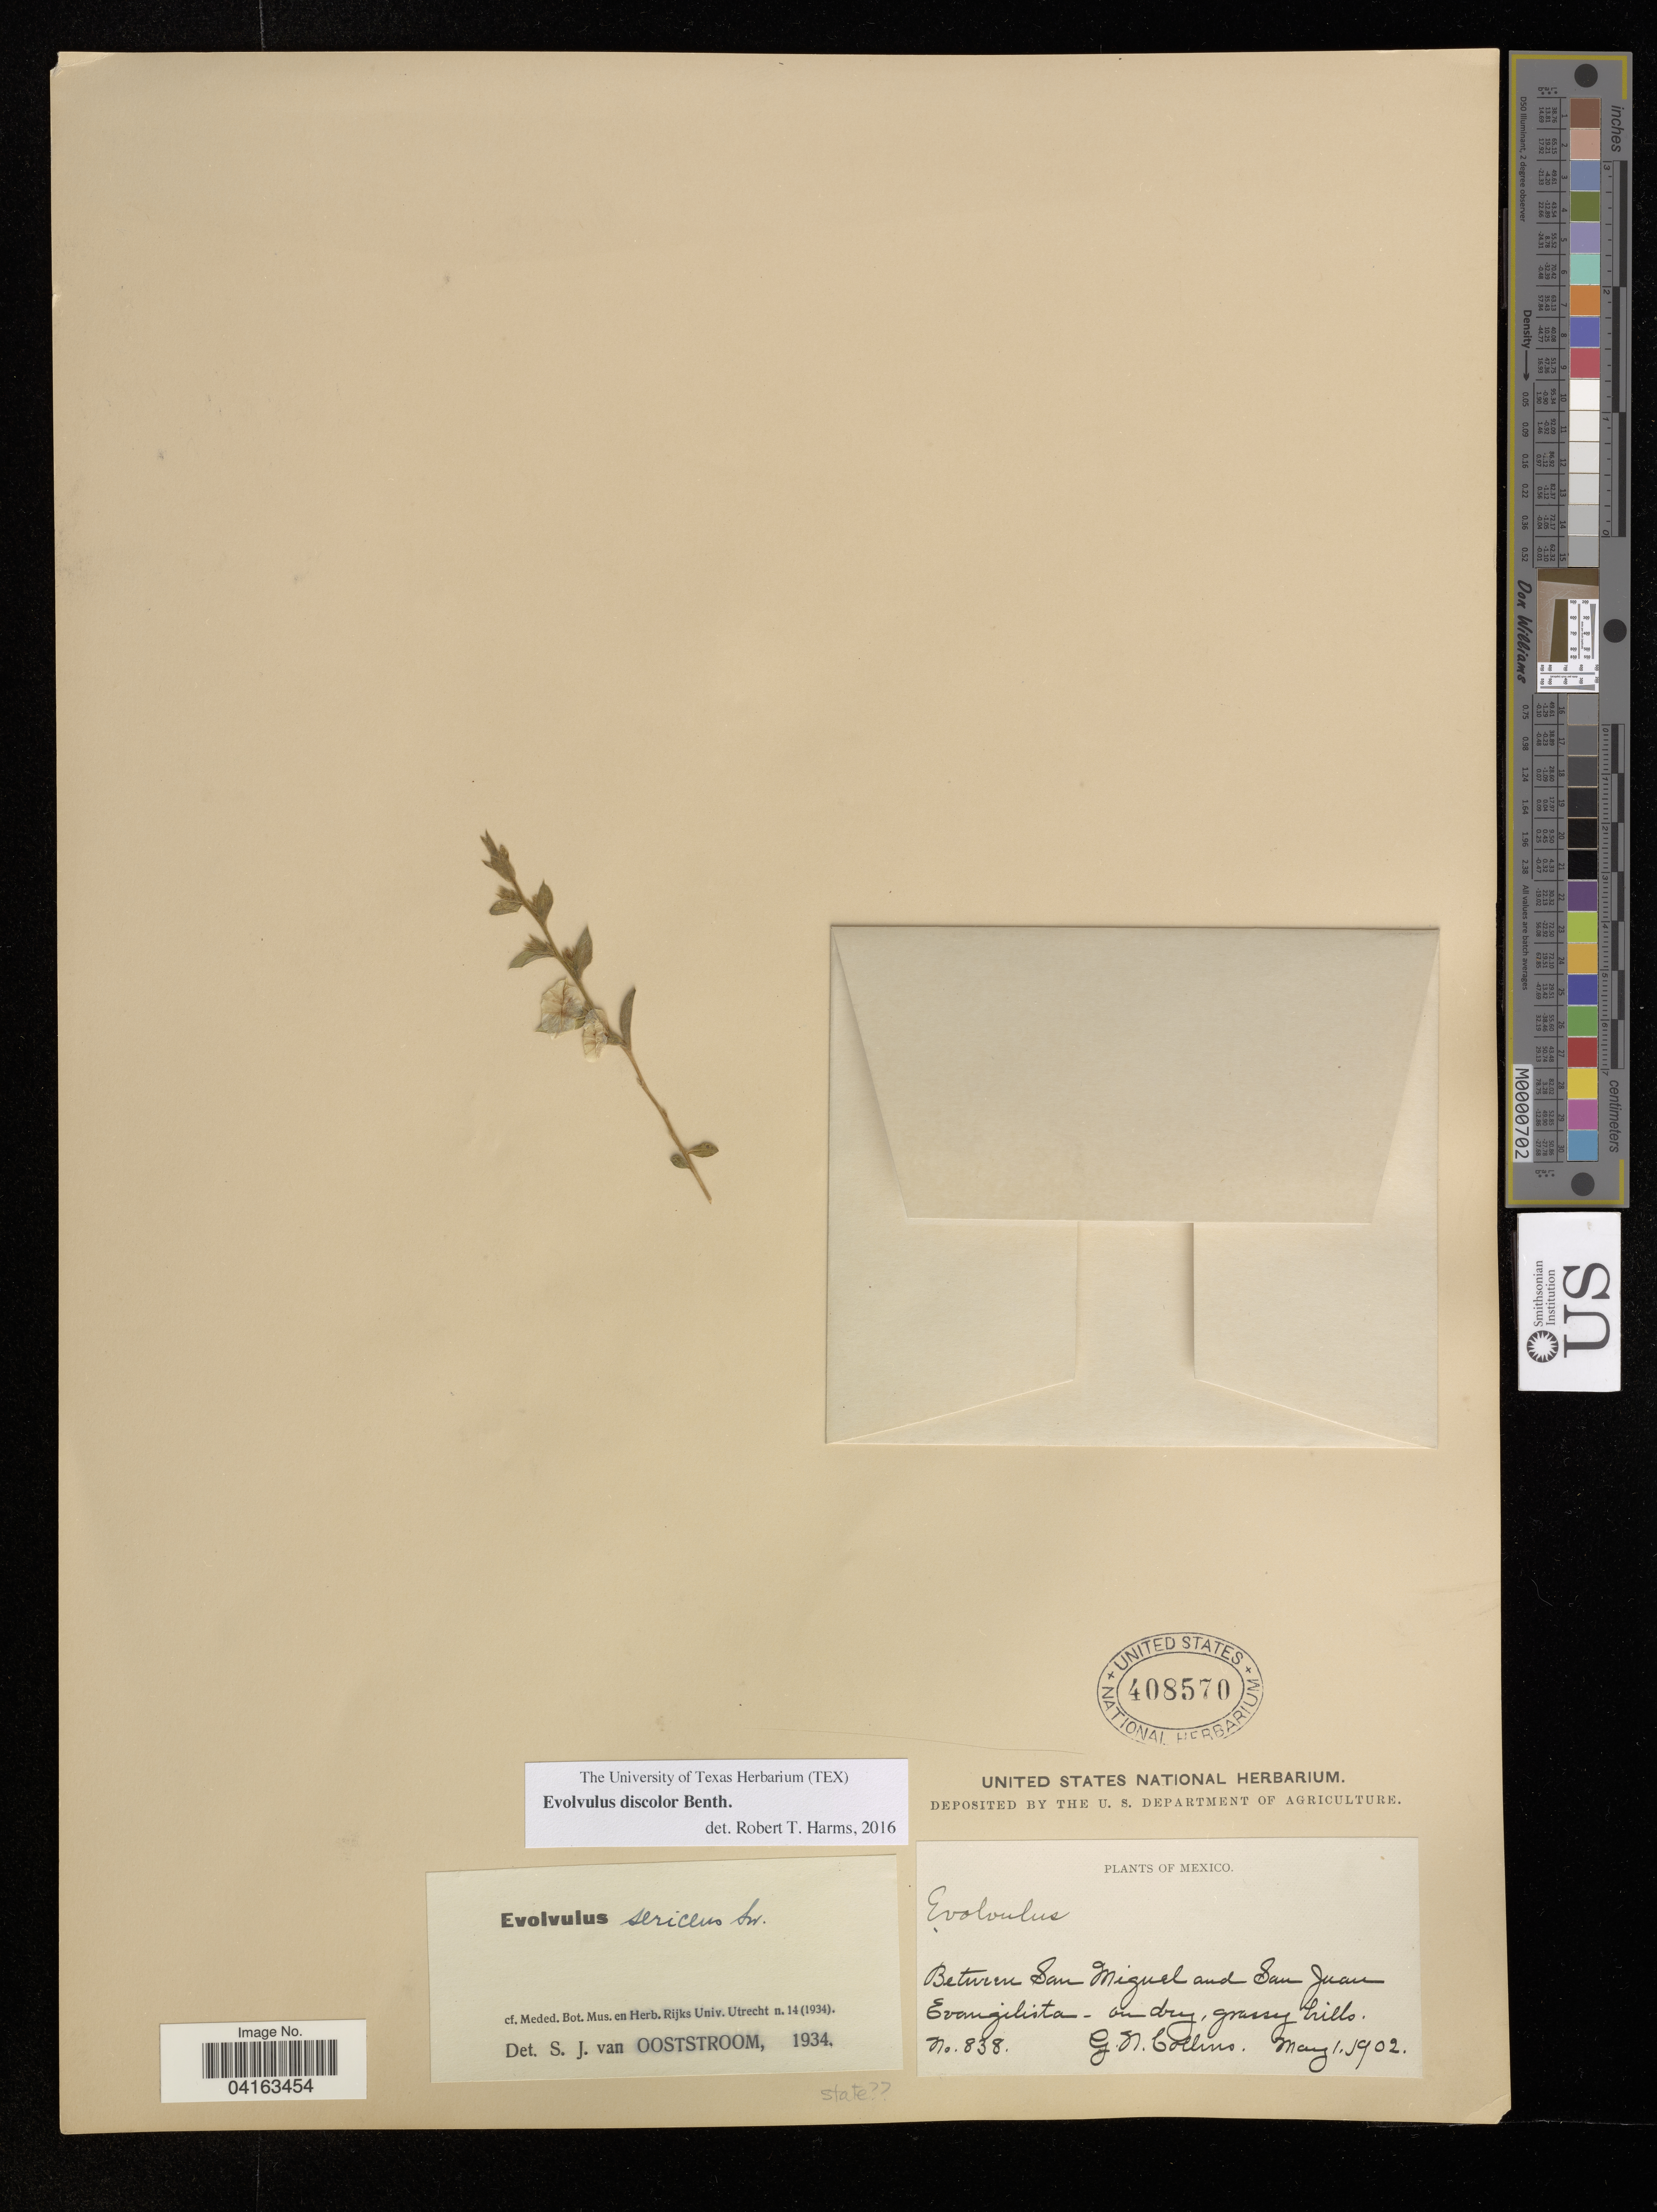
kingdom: Plantae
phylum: Tracheophyta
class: Magnoliopsida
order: Solanales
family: Convolvulaceae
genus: Evolvulus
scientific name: Evolvulus discolor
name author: Benth.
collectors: G. N. Collins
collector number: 838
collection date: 1902-05-01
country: Mexico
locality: Between San Miguel and San Juan Evangilista - on dry, grassy hills.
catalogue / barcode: US 408570